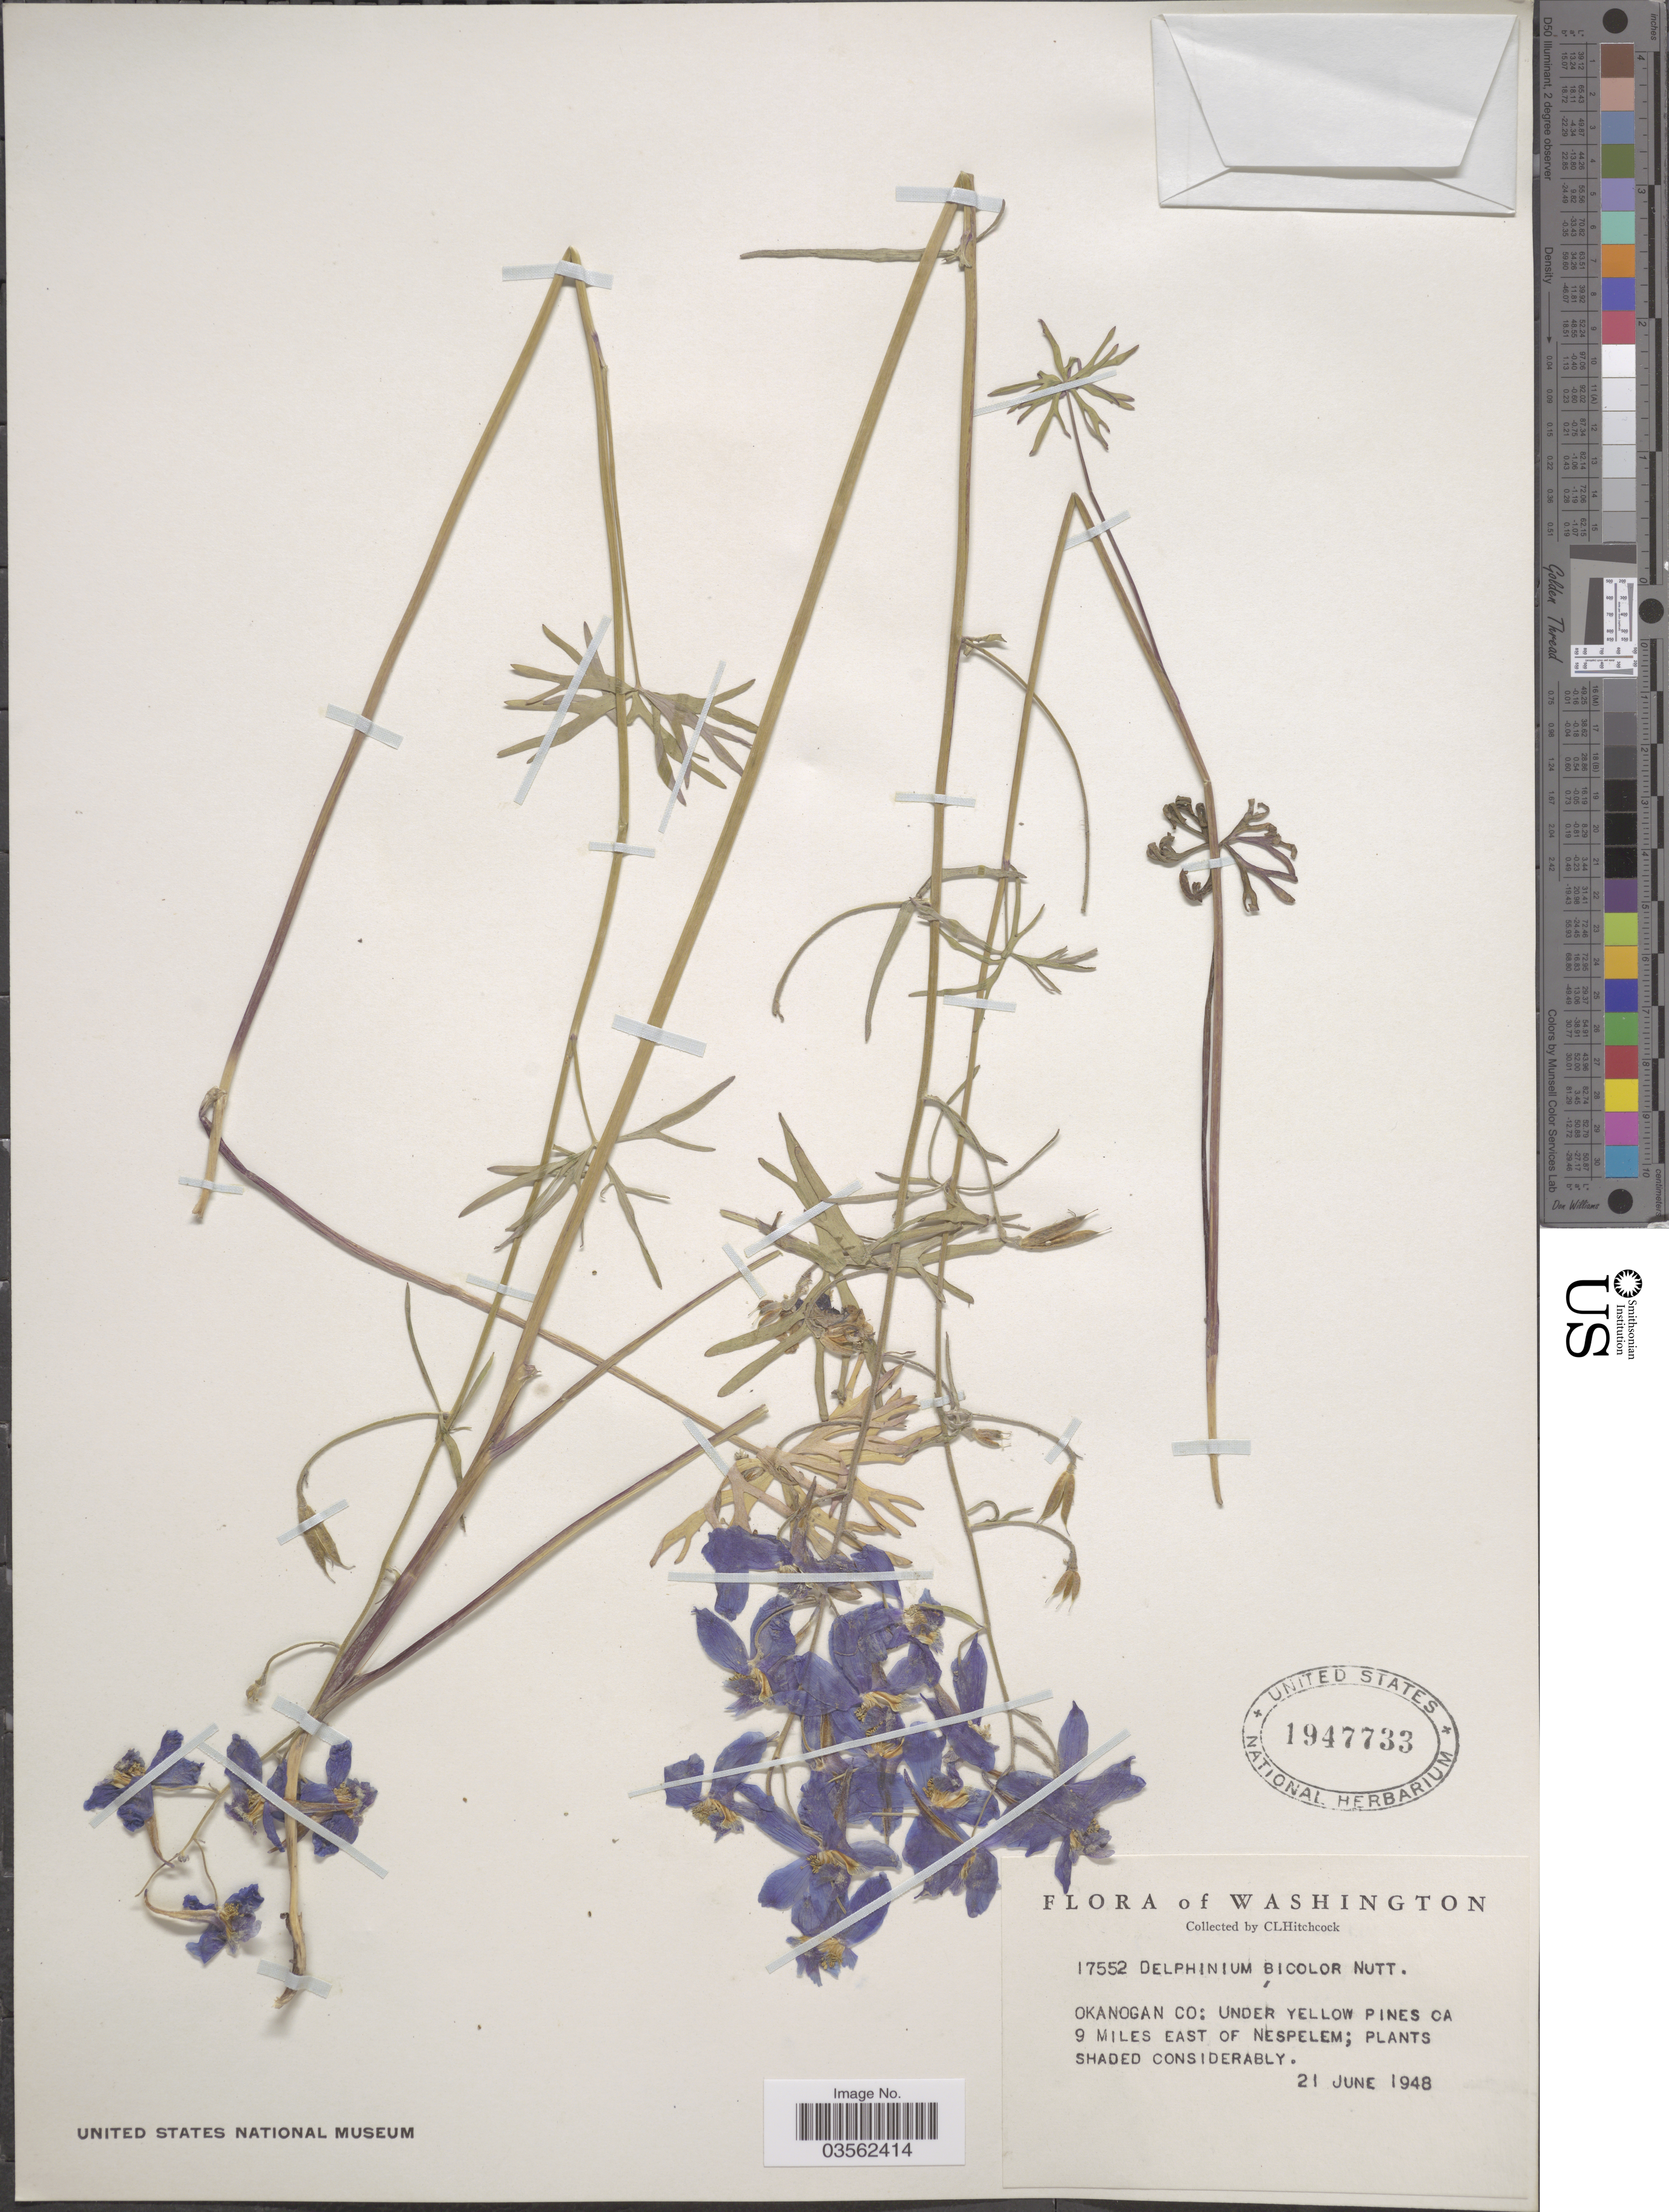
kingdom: Plantae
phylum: Tracheophyta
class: Magnoliopsida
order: Ranunculales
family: Ranunculaceae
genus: Delphinium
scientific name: Delphinium bicolor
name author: Nutt.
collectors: C. L. Hitchcock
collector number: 17552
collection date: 1948-06-21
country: United States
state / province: Washington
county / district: Okanogan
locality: Okanogan Co: under yellow pines ca 9 miles east of Nespelem.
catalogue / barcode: US 1947733